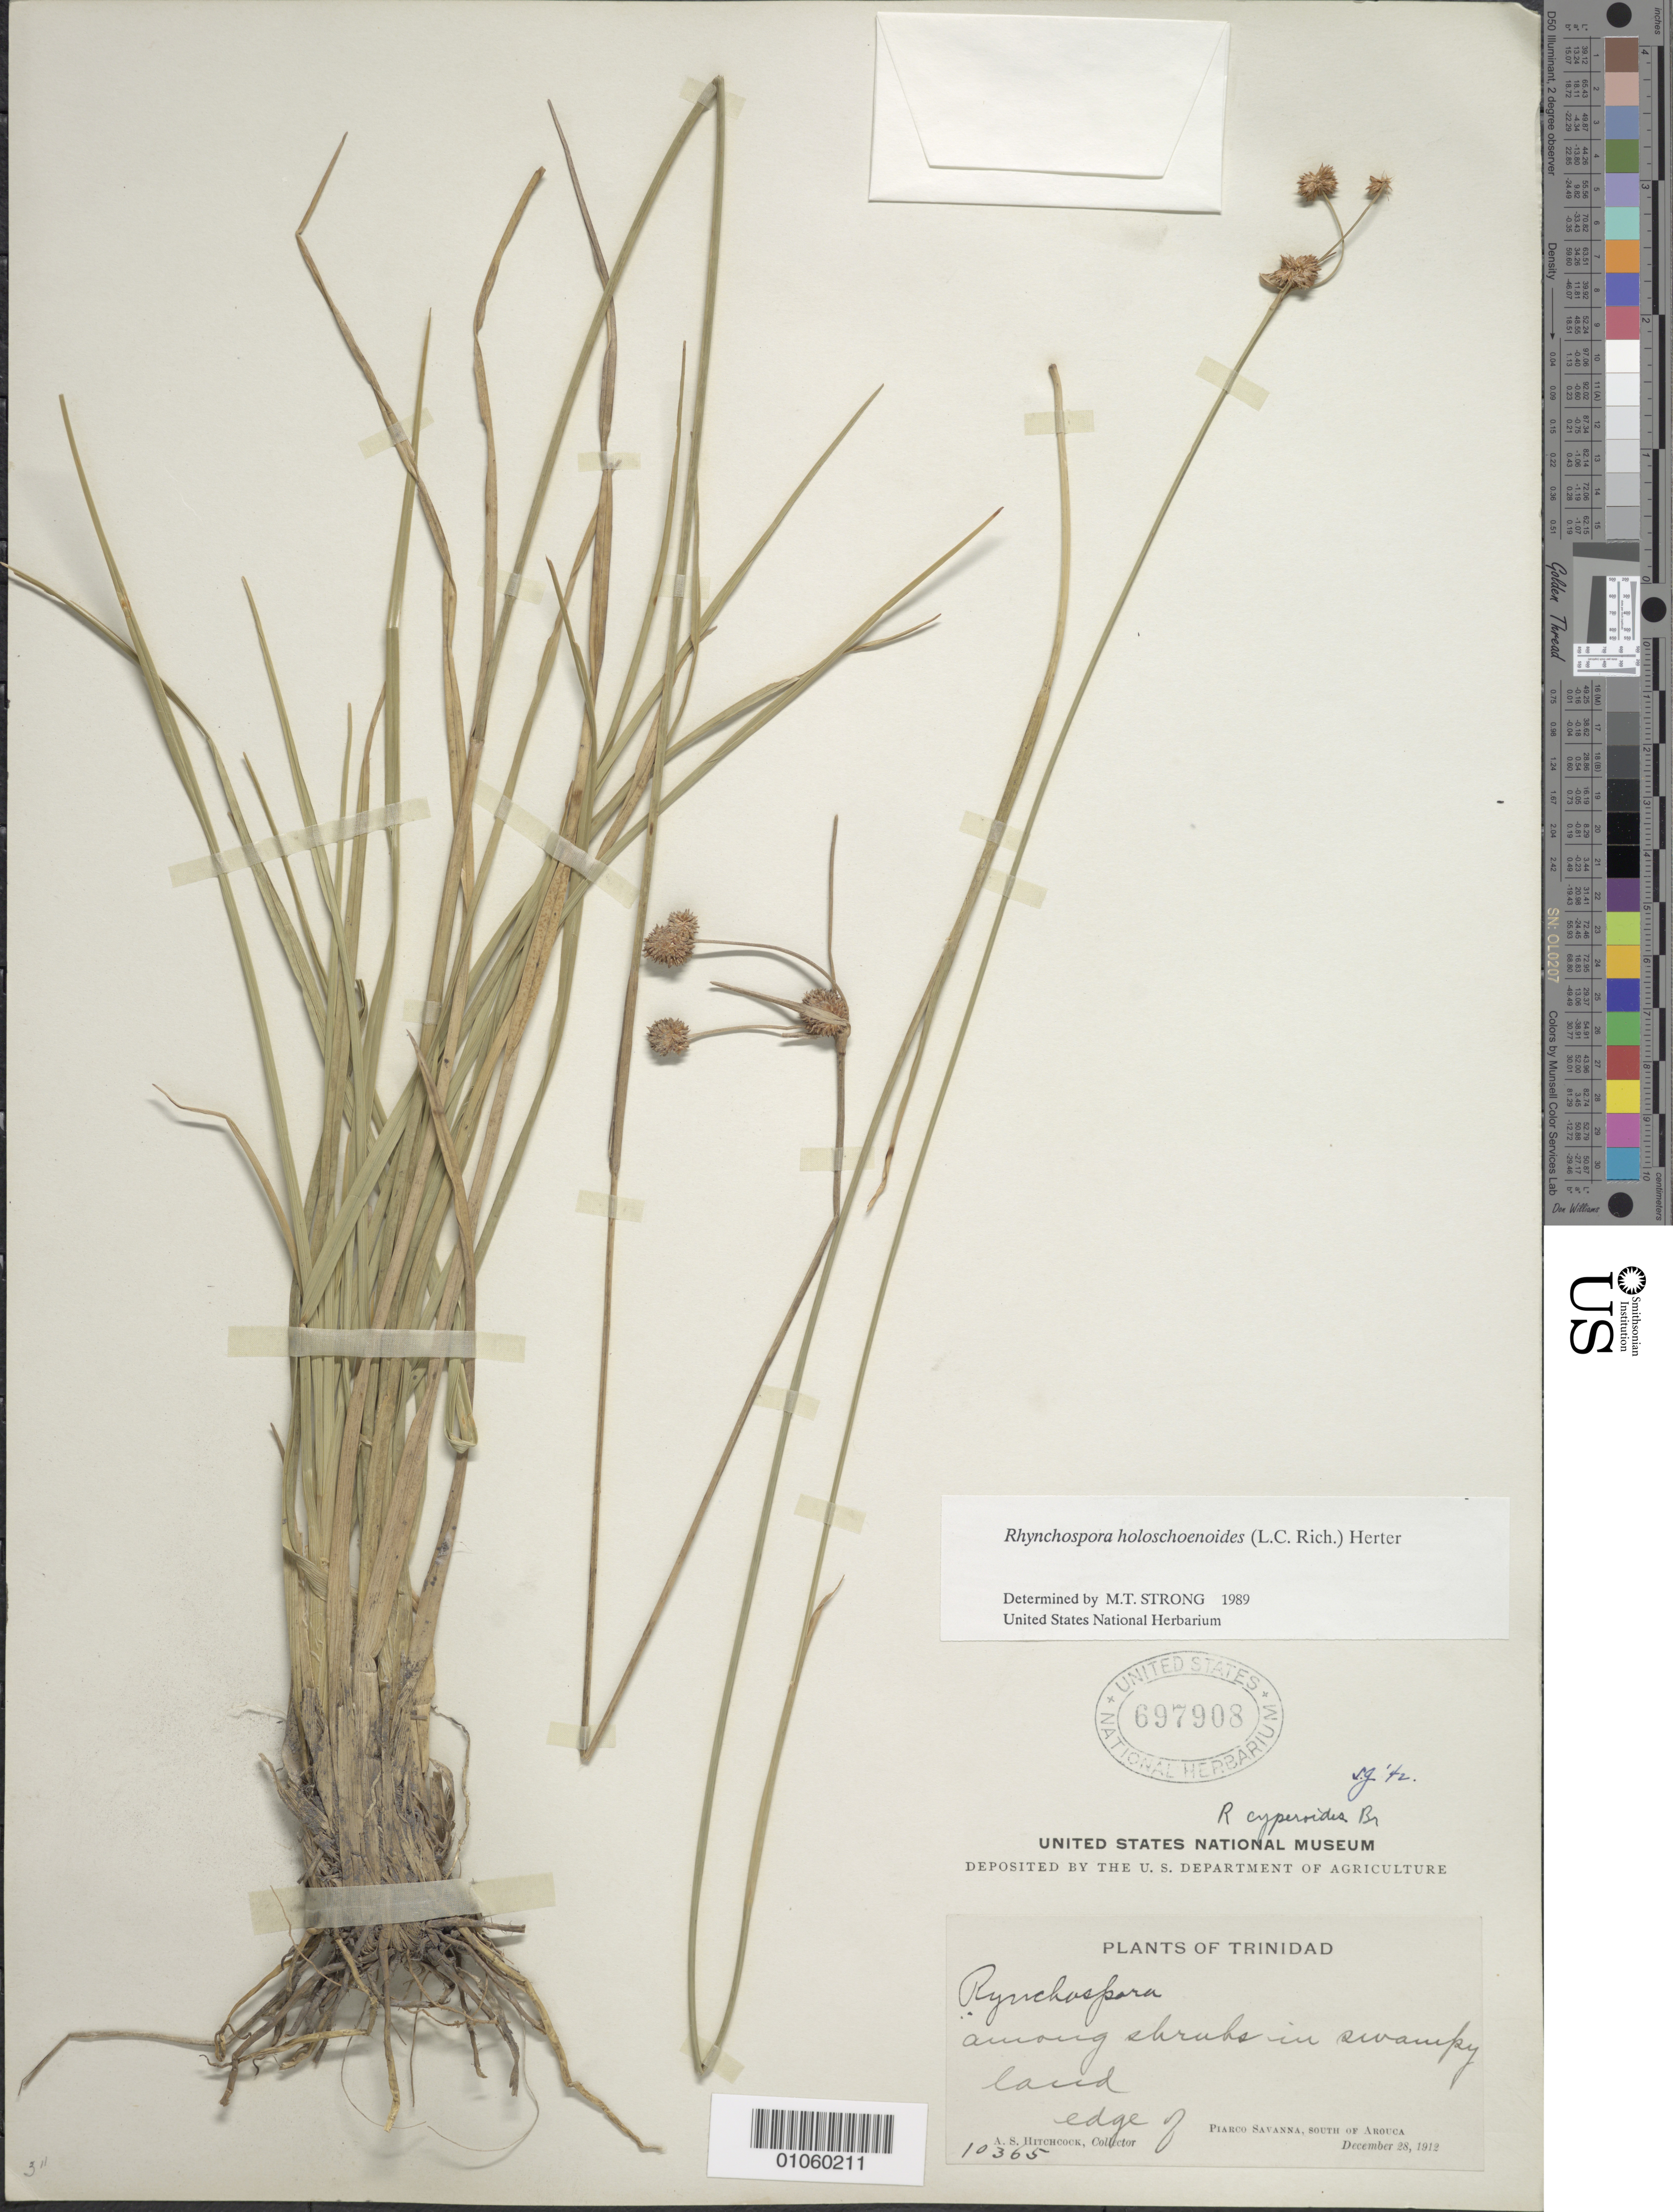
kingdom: Plantae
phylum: Tracheophyta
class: Liliopsida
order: Poales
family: Cyperaceae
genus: Rhynchospora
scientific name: Rhynchospora holoschoenoides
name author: (Rich.) Herter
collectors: A. S. Hitchcock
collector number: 10365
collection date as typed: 28 Dec 1912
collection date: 1912-12-28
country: Trinidad and Tobago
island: Trinidad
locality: edge of Piarco Savanna, S of Arouca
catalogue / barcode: US 697908